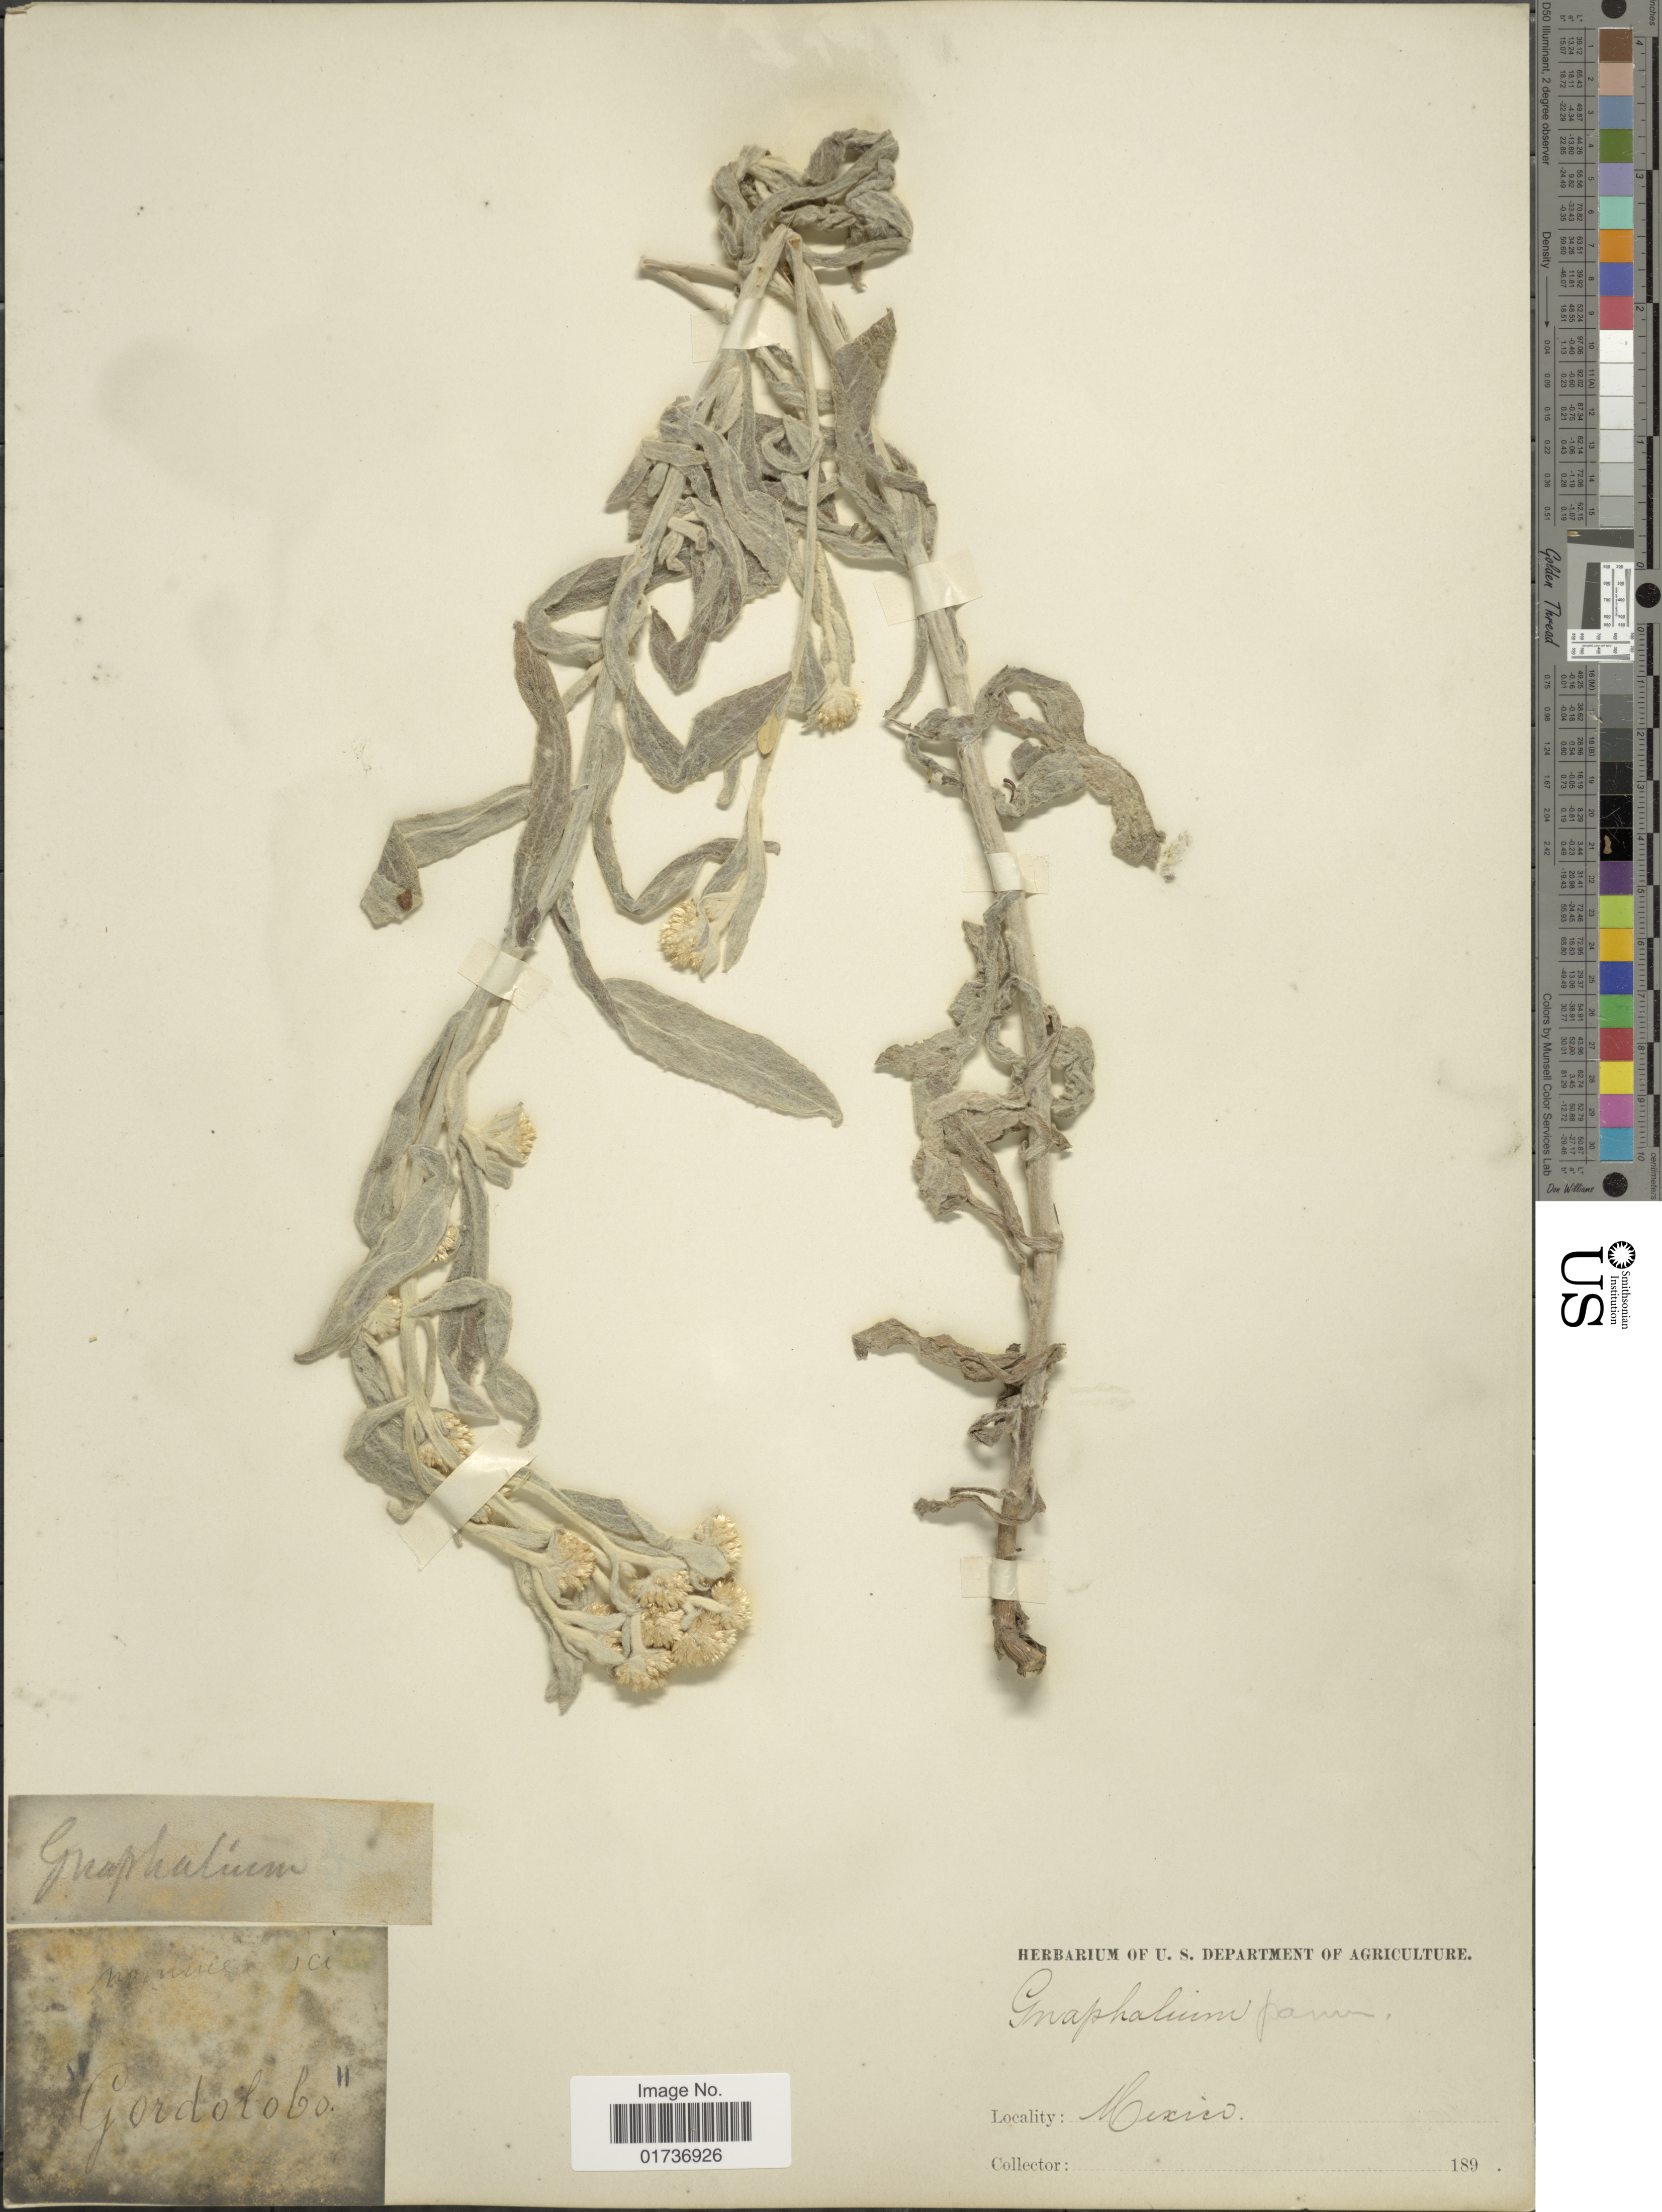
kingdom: Plantae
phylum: Tracheophyta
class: Magnoliopsida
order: Asterales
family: Asteraceae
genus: Gnaphalium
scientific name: Gnaphalium panniforme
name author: S.F. Blake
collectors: Facchini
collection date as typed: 189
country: Mexico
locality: Gordolobo